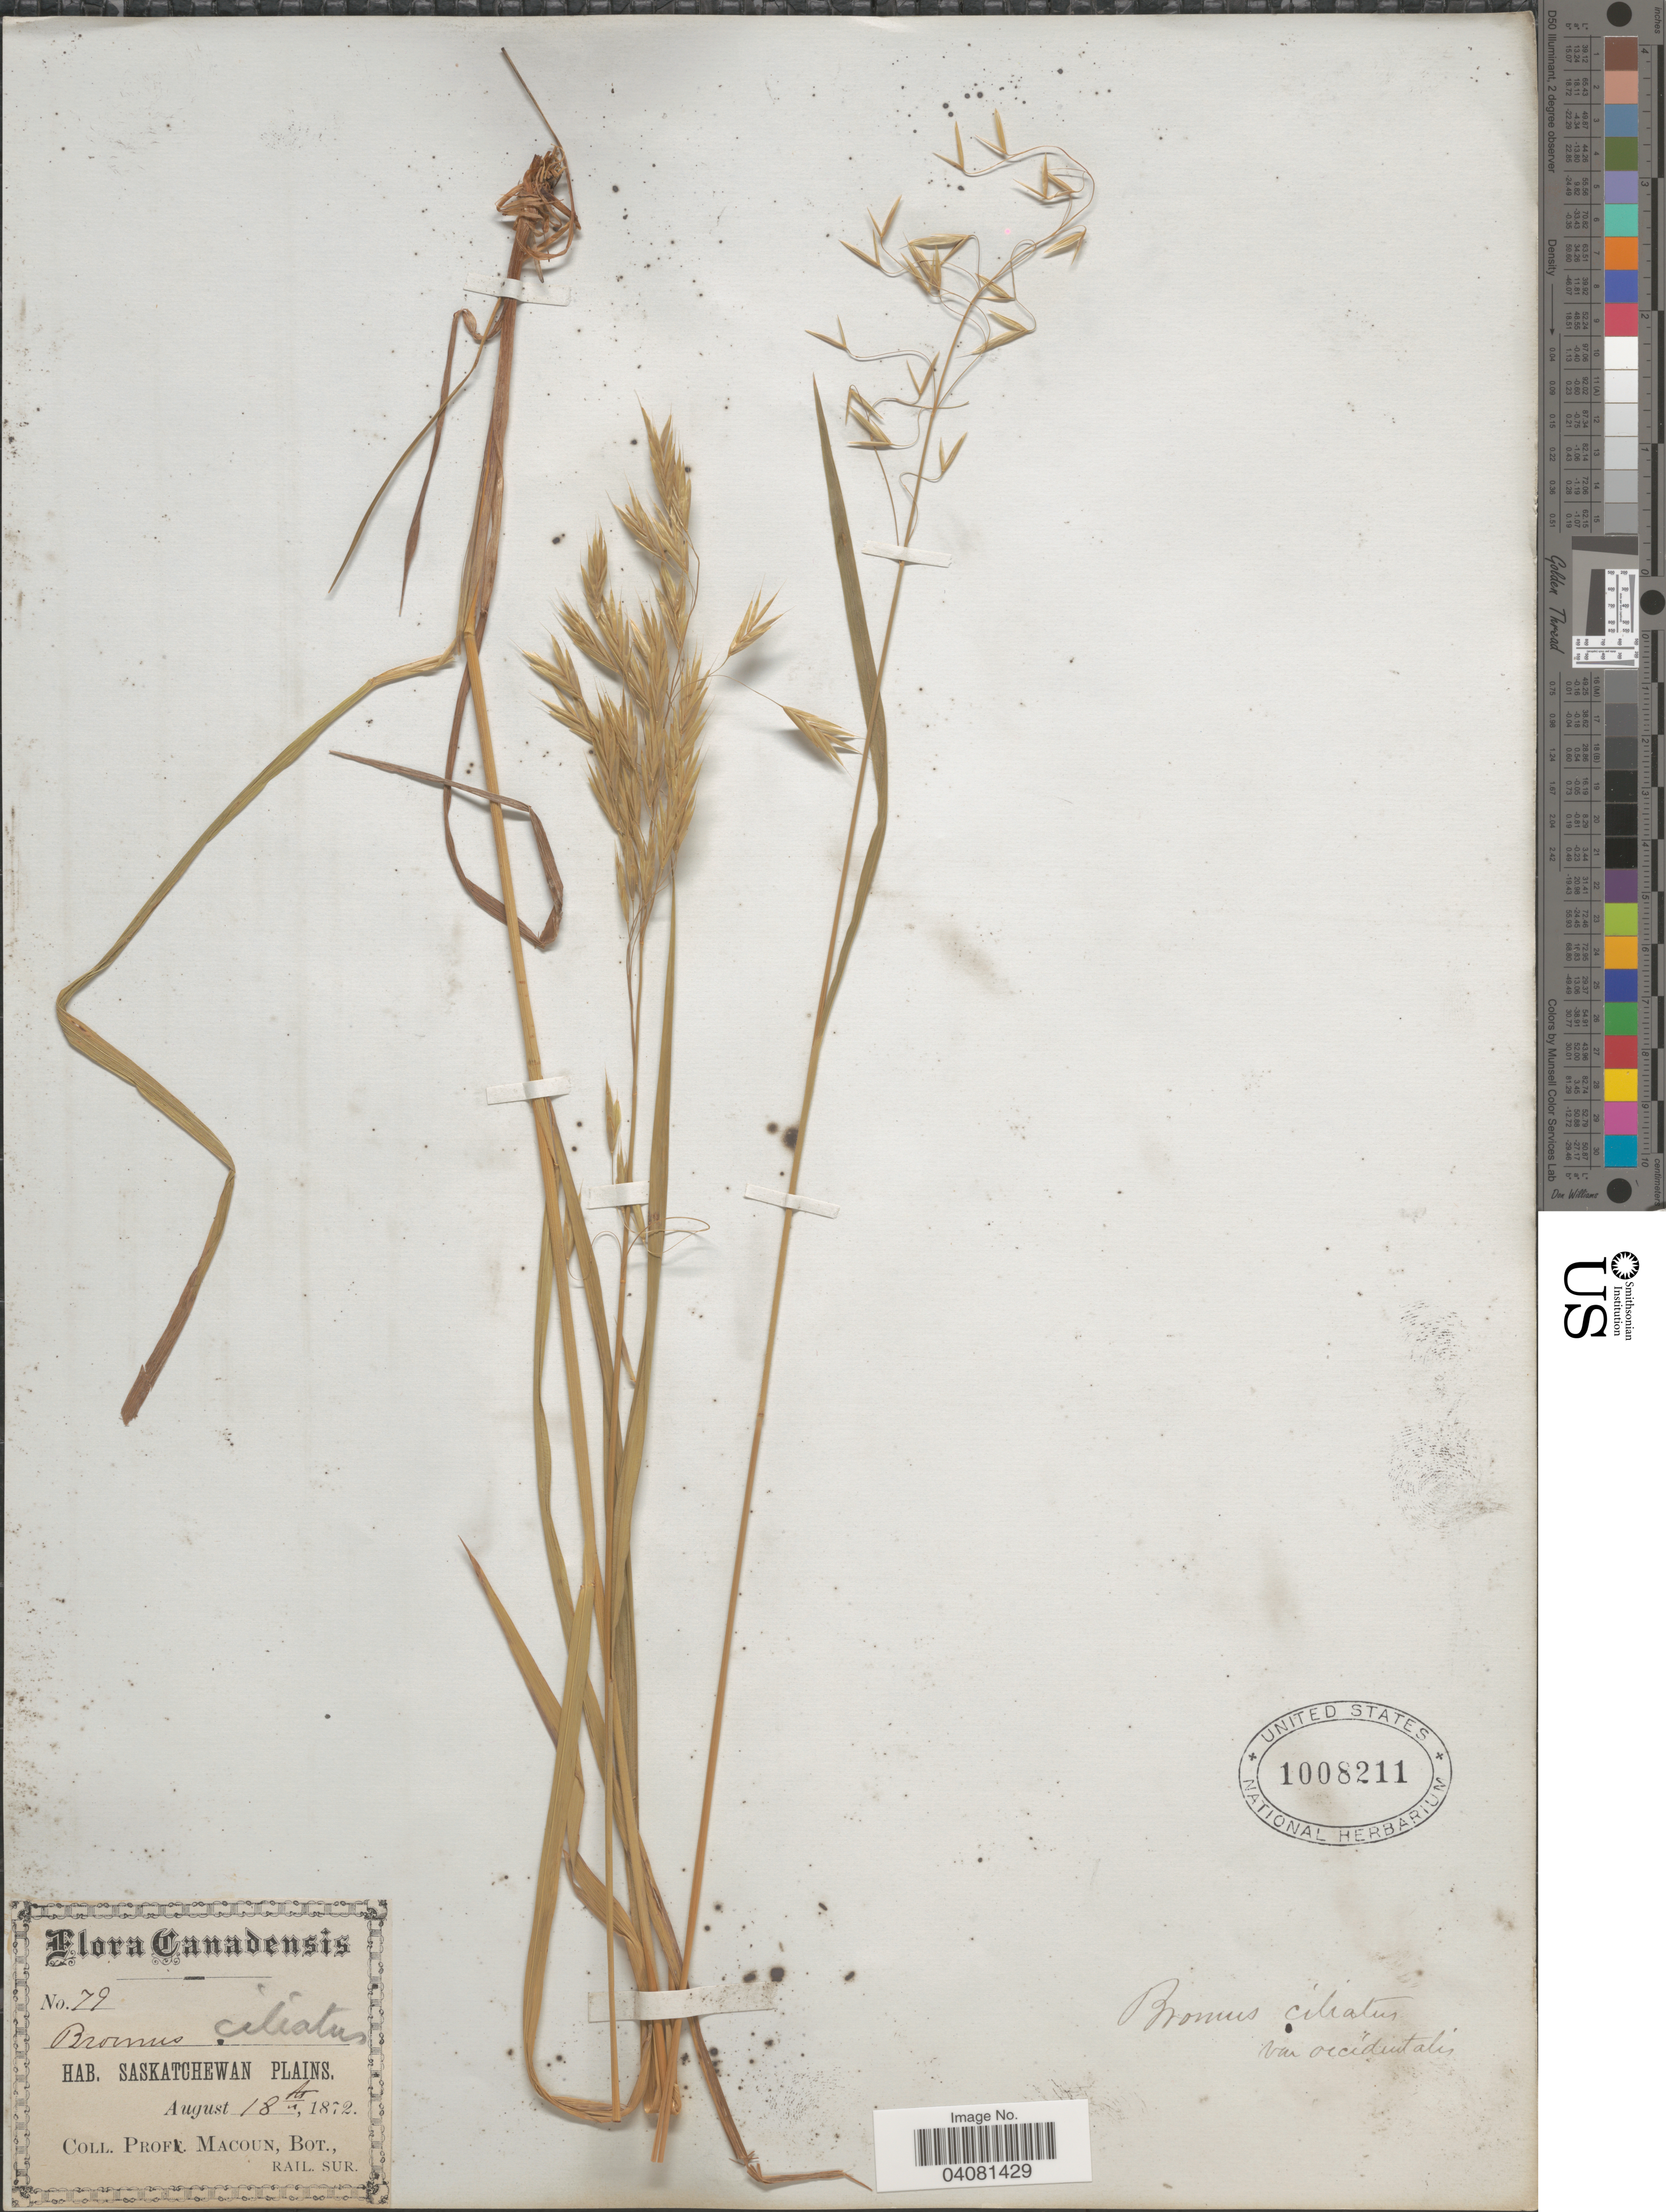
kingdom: Plantae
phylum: Tracheophyta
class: Liliopsida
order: Poales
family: Poaceae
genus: Bromus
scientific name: Bromus ciliatus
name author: L.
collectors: -- Macoun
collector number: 79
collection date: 1872-08-18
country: Canada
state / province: Saskatchewan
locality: Saskatchewan Plains.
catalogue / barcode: US 1008211